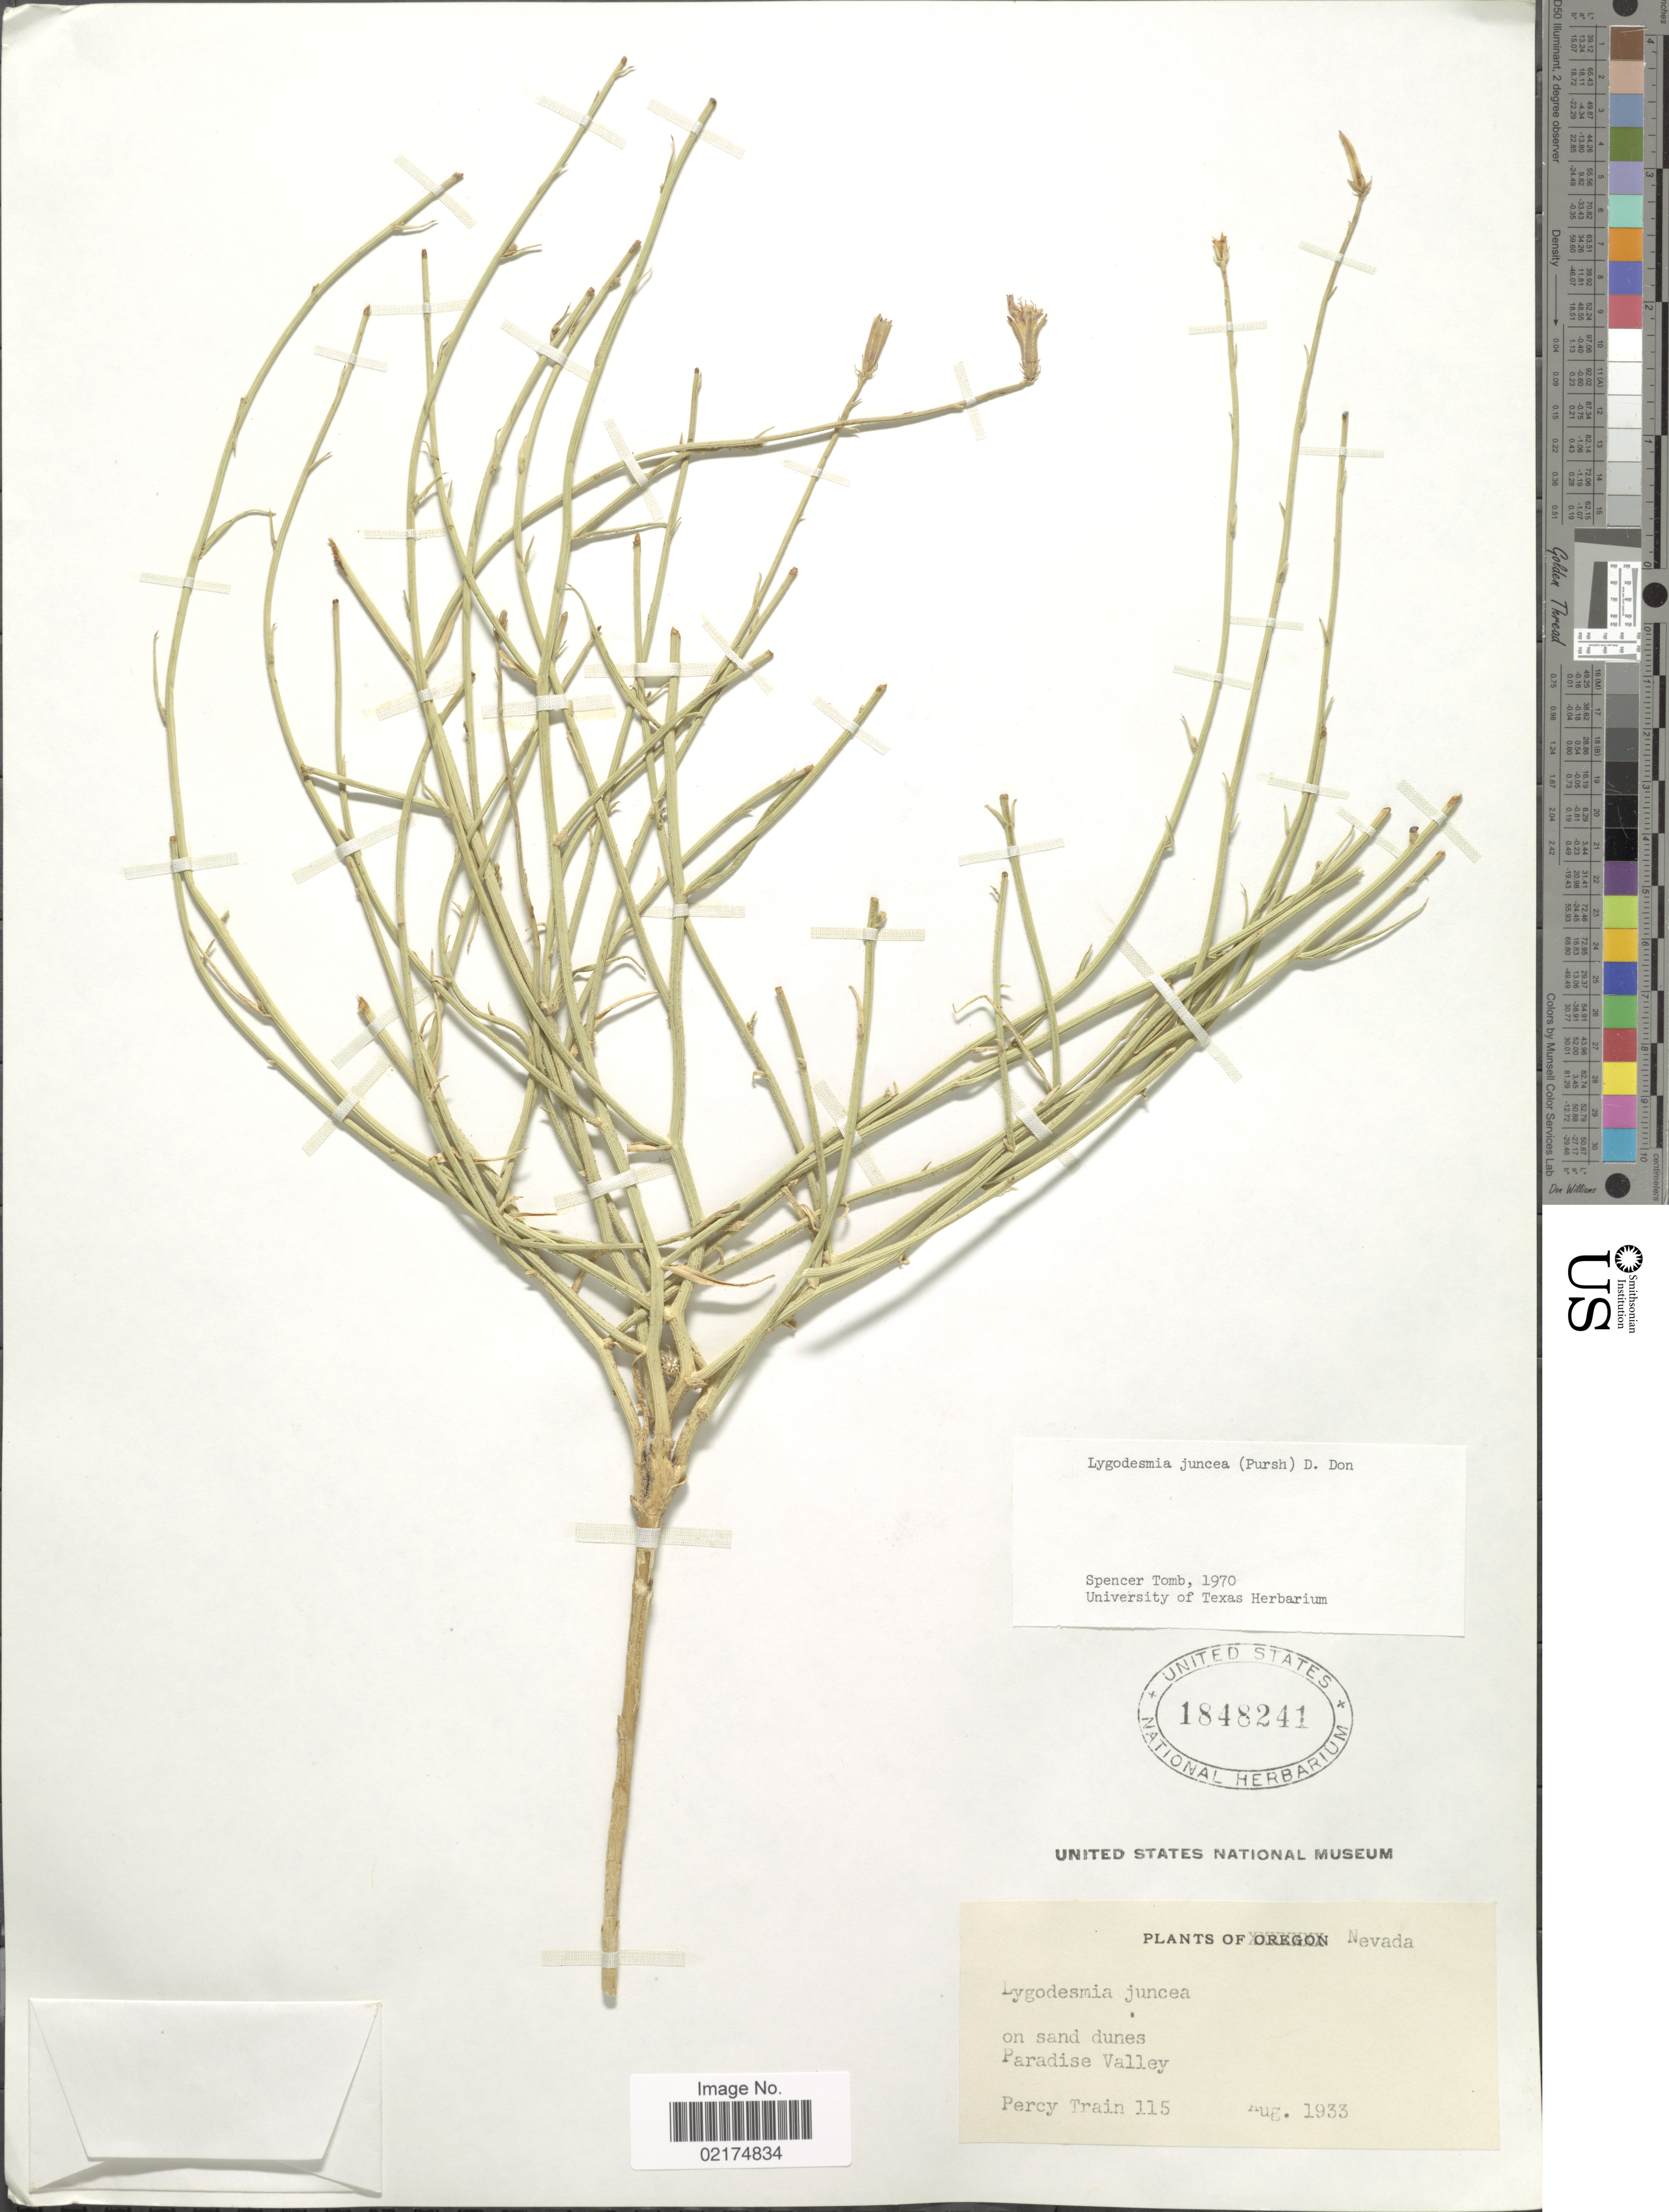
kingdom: Plantae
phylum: Tracheophyta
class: Magnoliopsida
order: Asterales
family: Asteraceae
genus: Lygodesmia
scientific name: Lygodesmia juncea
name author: D. Don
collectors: P. Train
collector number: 115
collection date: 1933-08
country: United States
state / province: Nevada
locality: Paradise Valley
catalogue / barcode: US 1848241